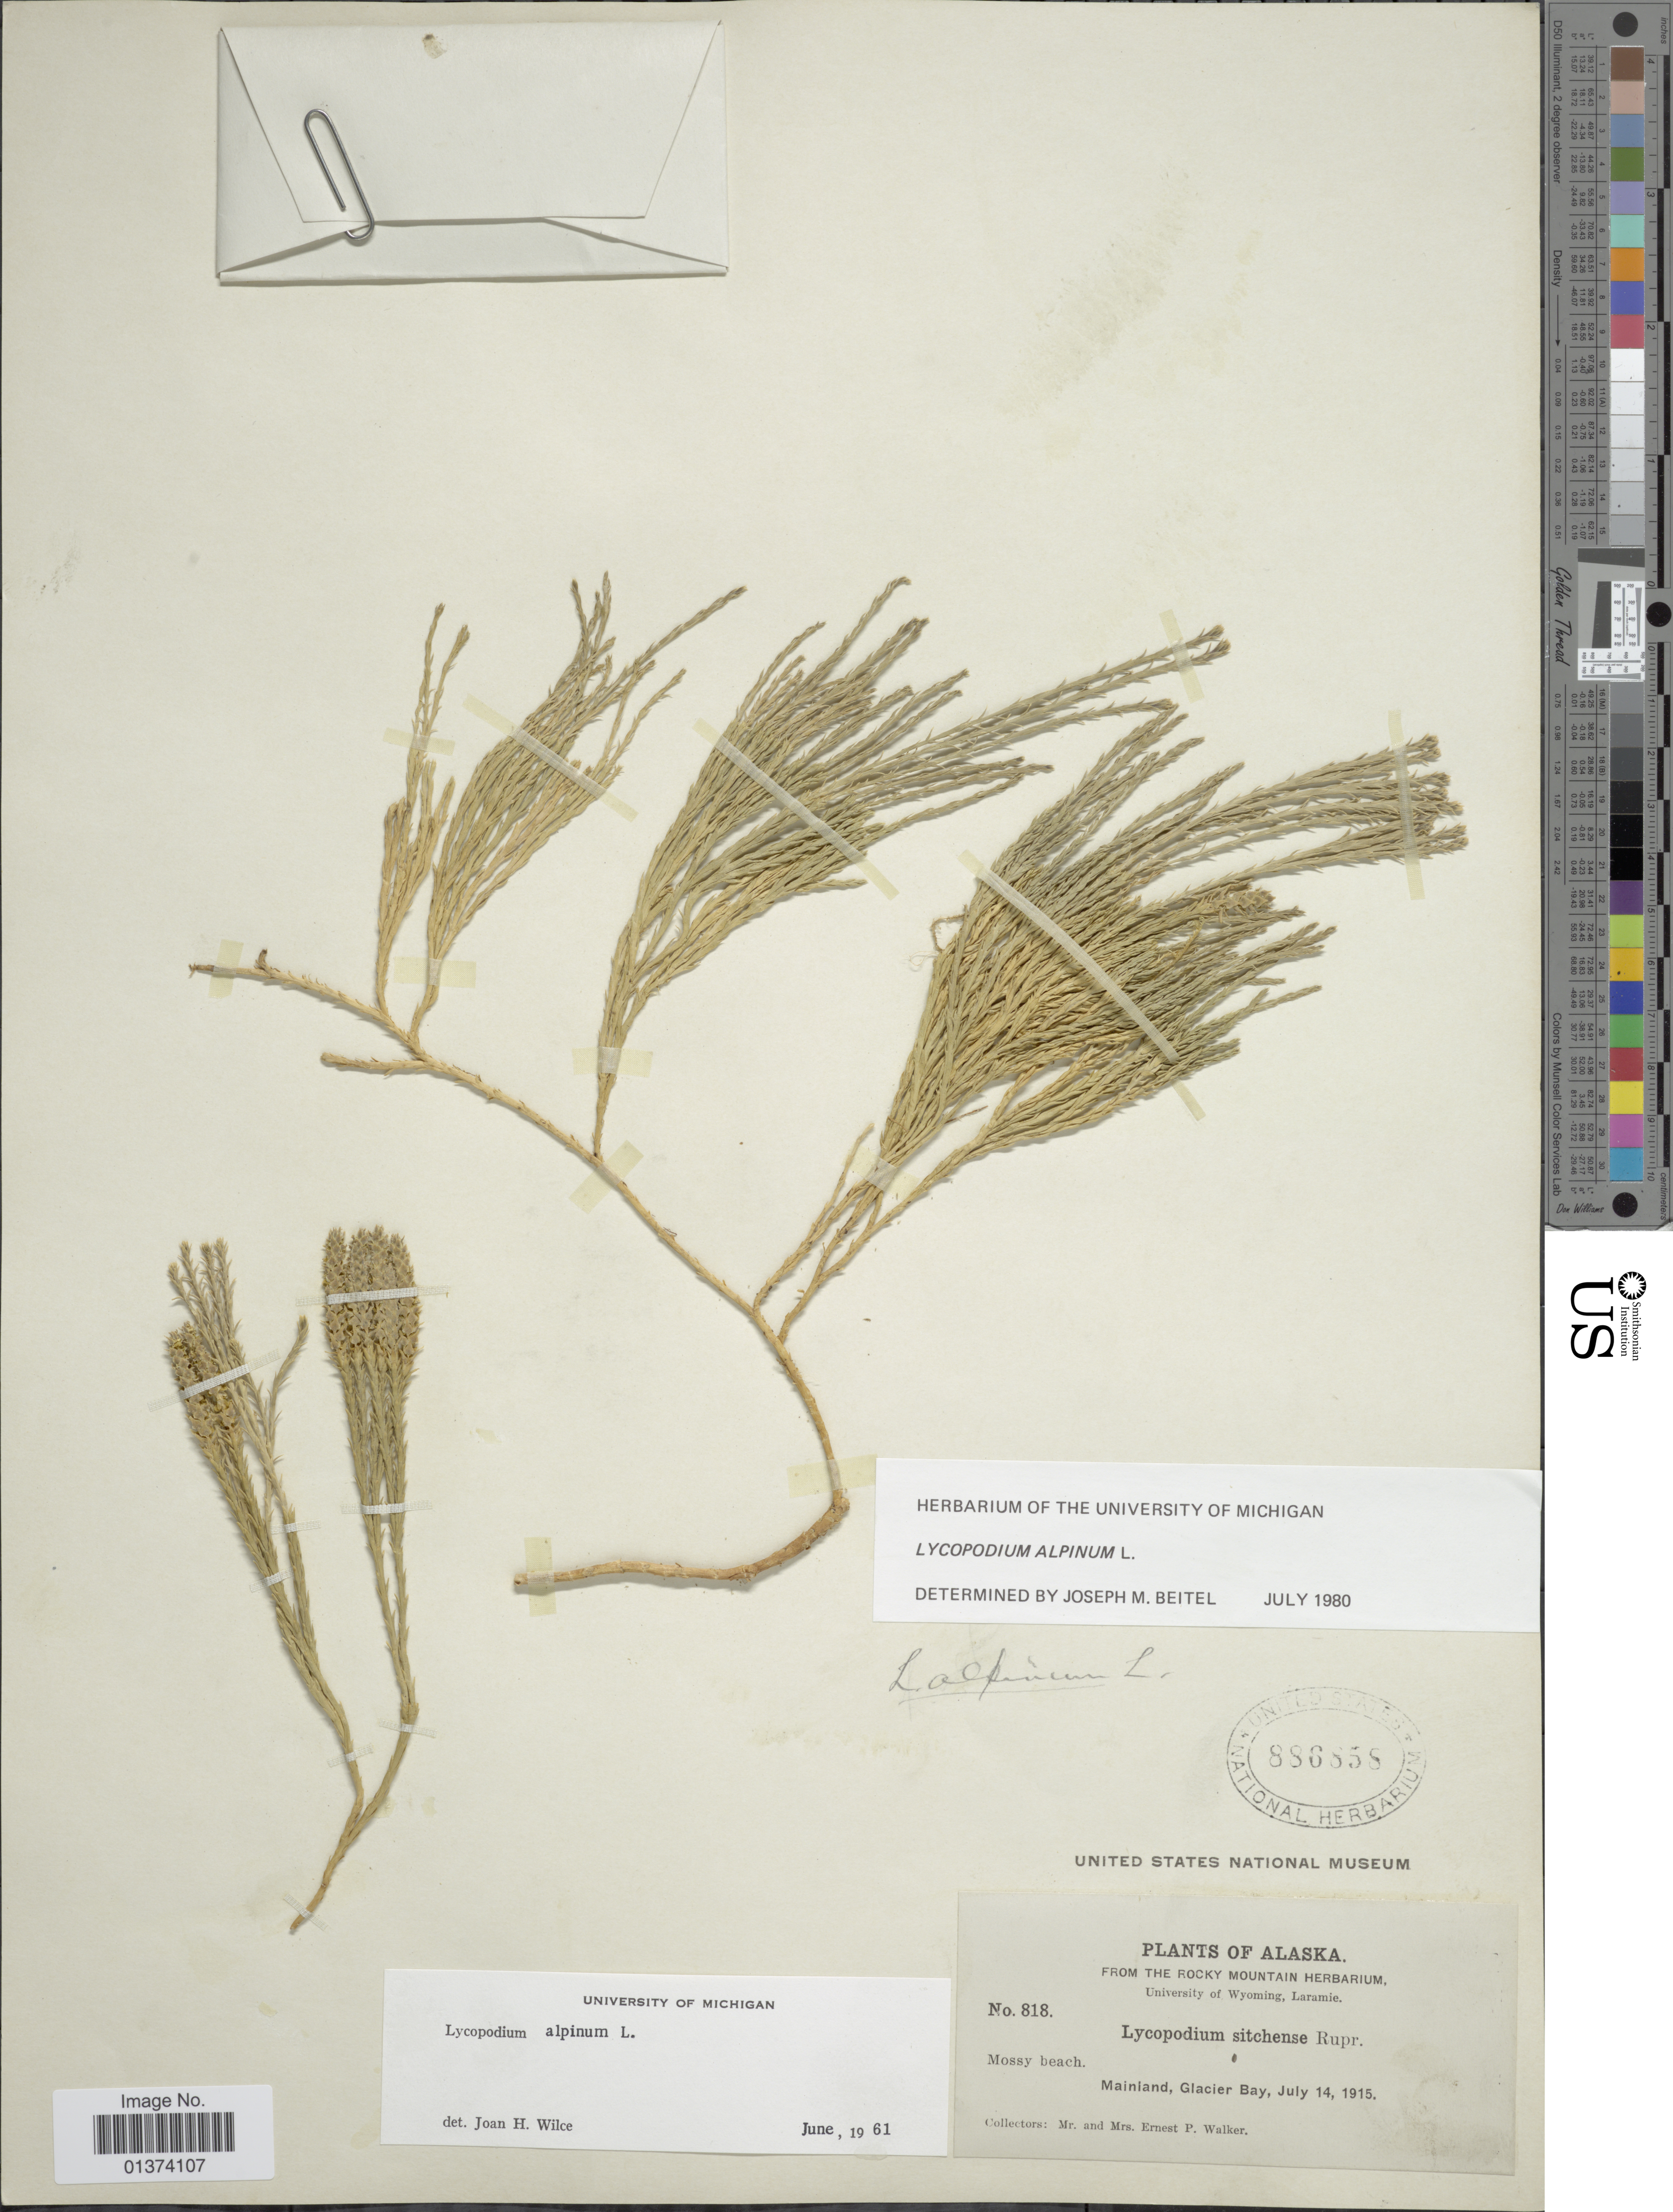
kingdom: Plantae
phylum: Tracheophyta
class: Lycopodiopsida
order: Lycopodiales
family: Lycopodiaceae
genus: Diphasiastrum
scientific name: Diphasiastrum alpinum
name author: (L.) Holub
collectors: E. P. Walker & E. Walker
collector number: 818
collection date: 1915-07-14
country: United States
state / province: Alaska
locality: Mainland, Glacier Bay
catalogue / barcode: US 886858